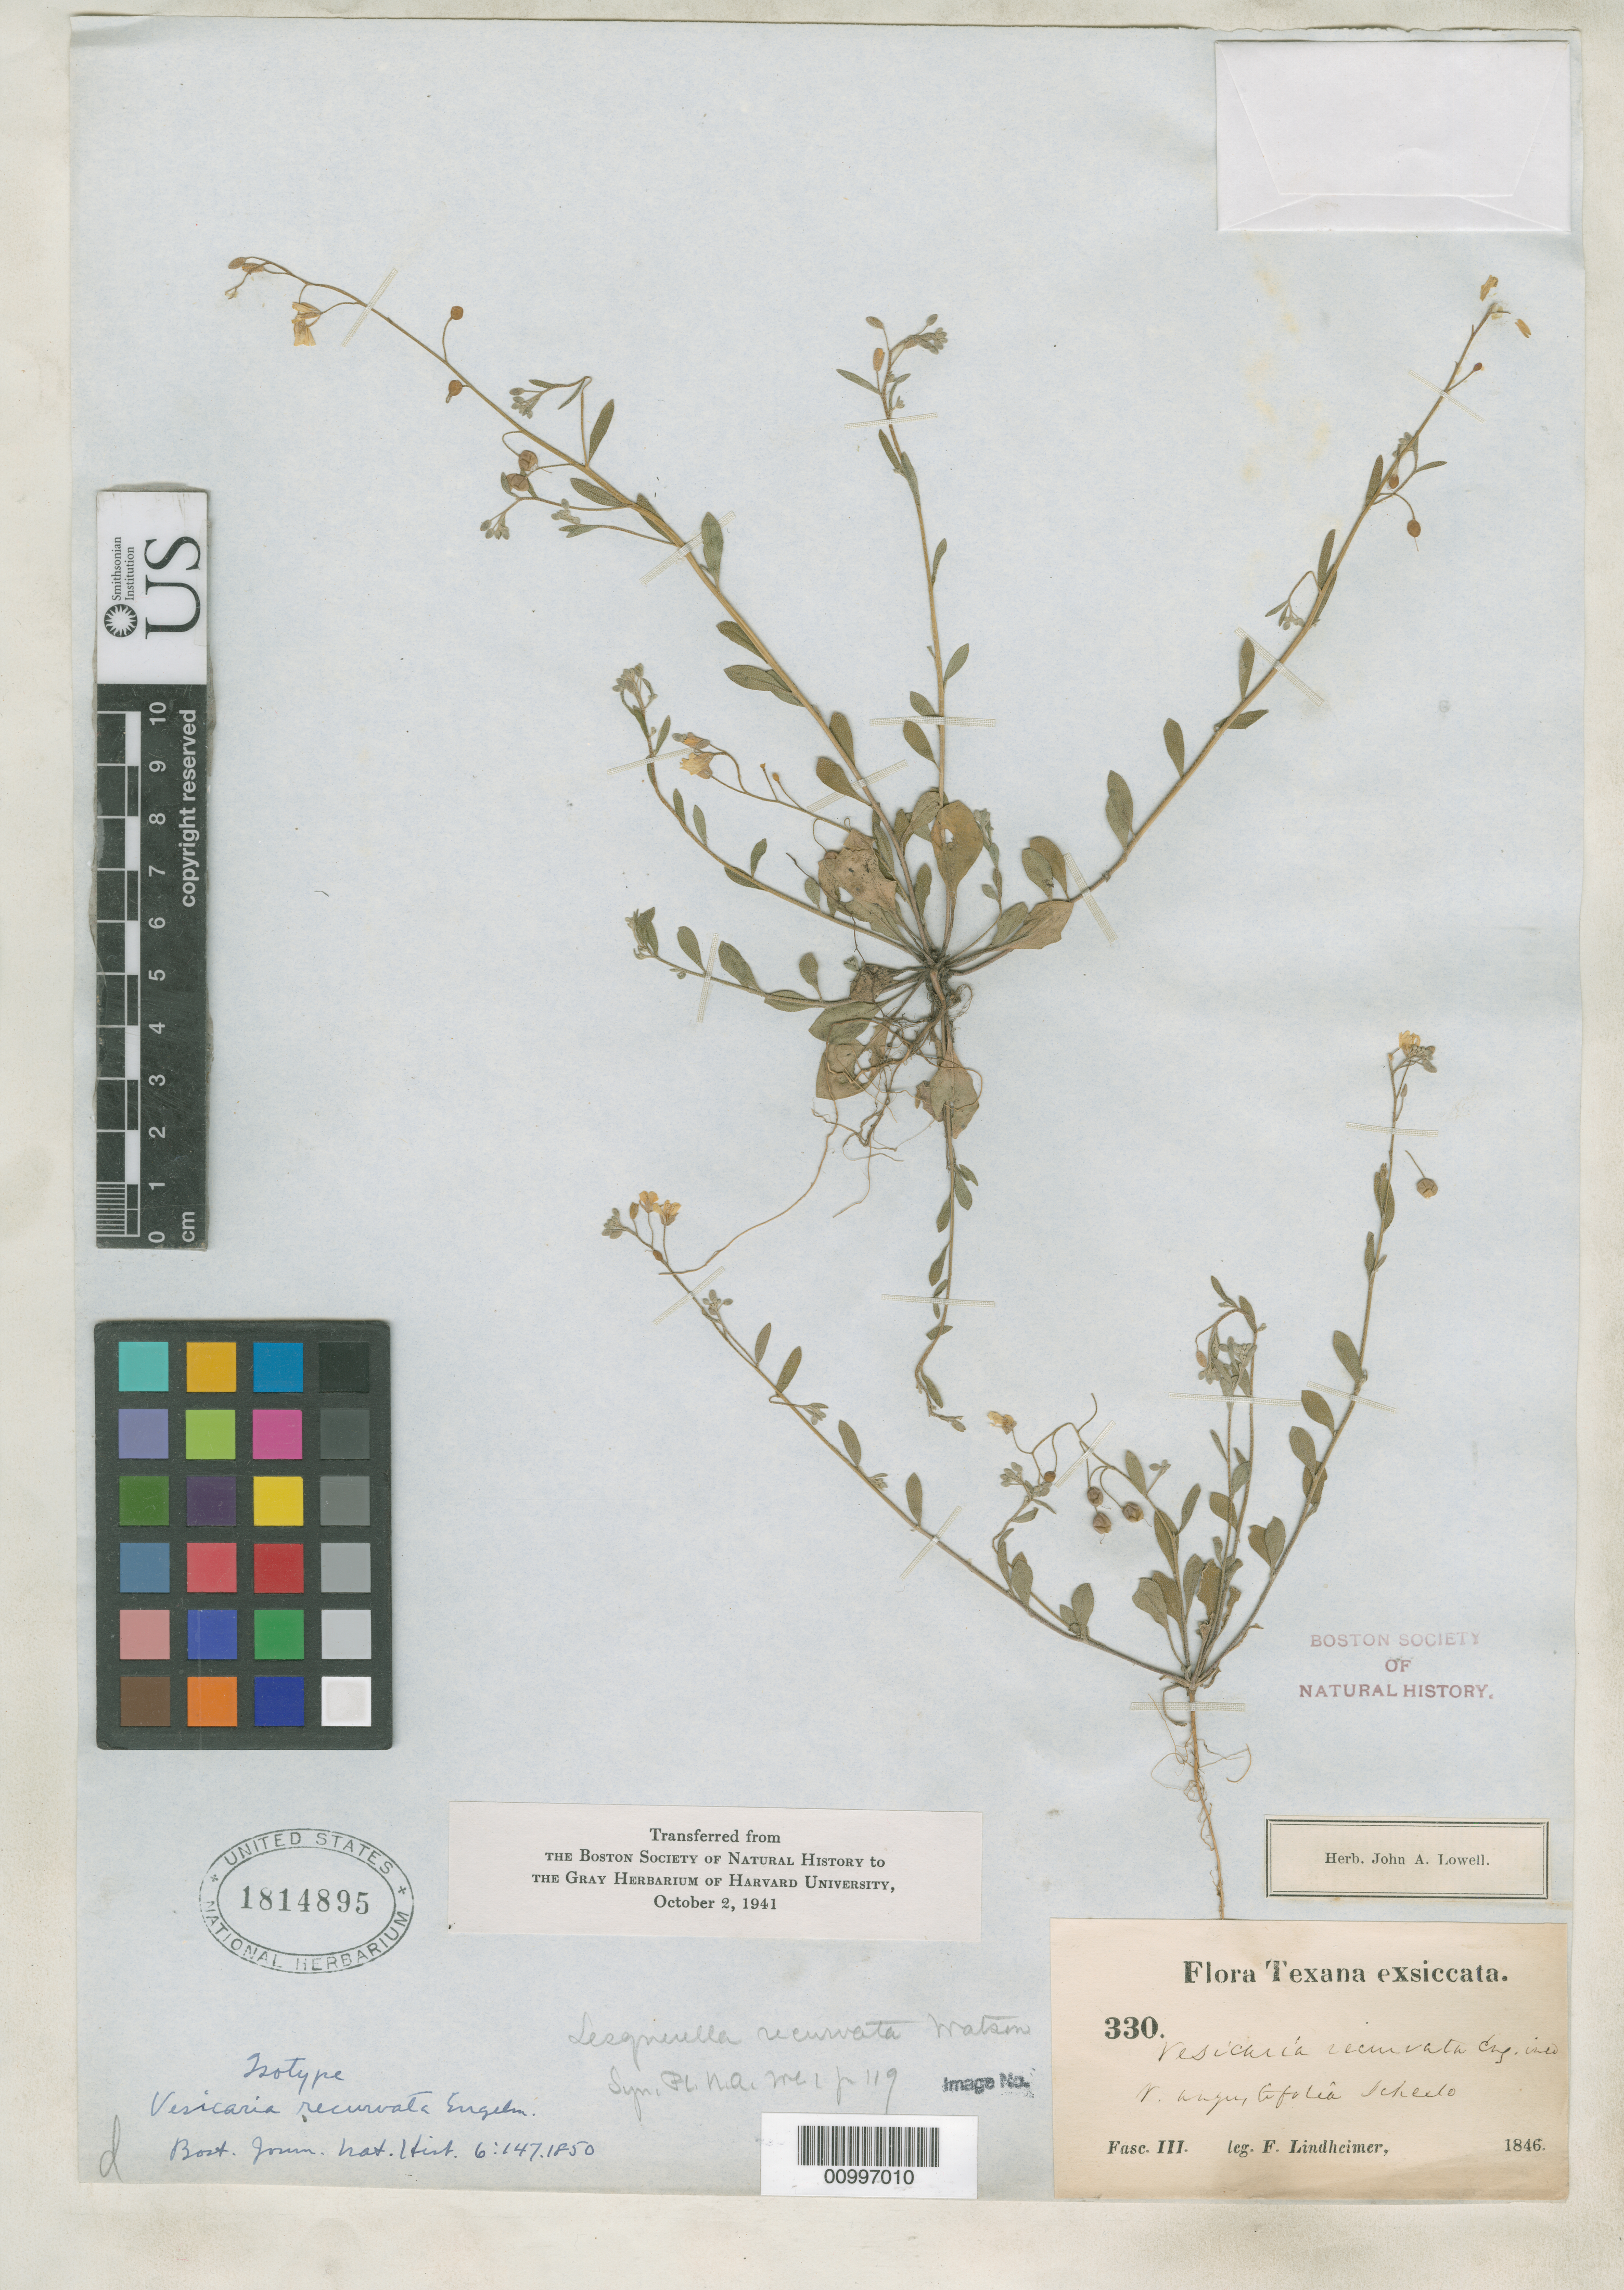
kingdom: Plantae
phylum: Tracheophyta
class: Magnoliopsida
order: Brassicales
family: Brassicaceae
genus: Physaria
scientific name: Physaria recurvata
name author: Engelm. ex A. Gray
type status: Possible Isolectotype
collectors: F. J. Lindheimer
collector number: III. 330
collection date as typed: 1846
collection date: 1846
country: United States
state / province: Texas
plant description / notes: Specimen without collection locality or date. Lectotype (GH) is flowering material collected in March 1846. US duplicates not cited by Rollins & Shaw, who state that no other duplicates of Lindheimer III 330 appear to be part of lectotype collection.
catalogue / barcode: US 1814895